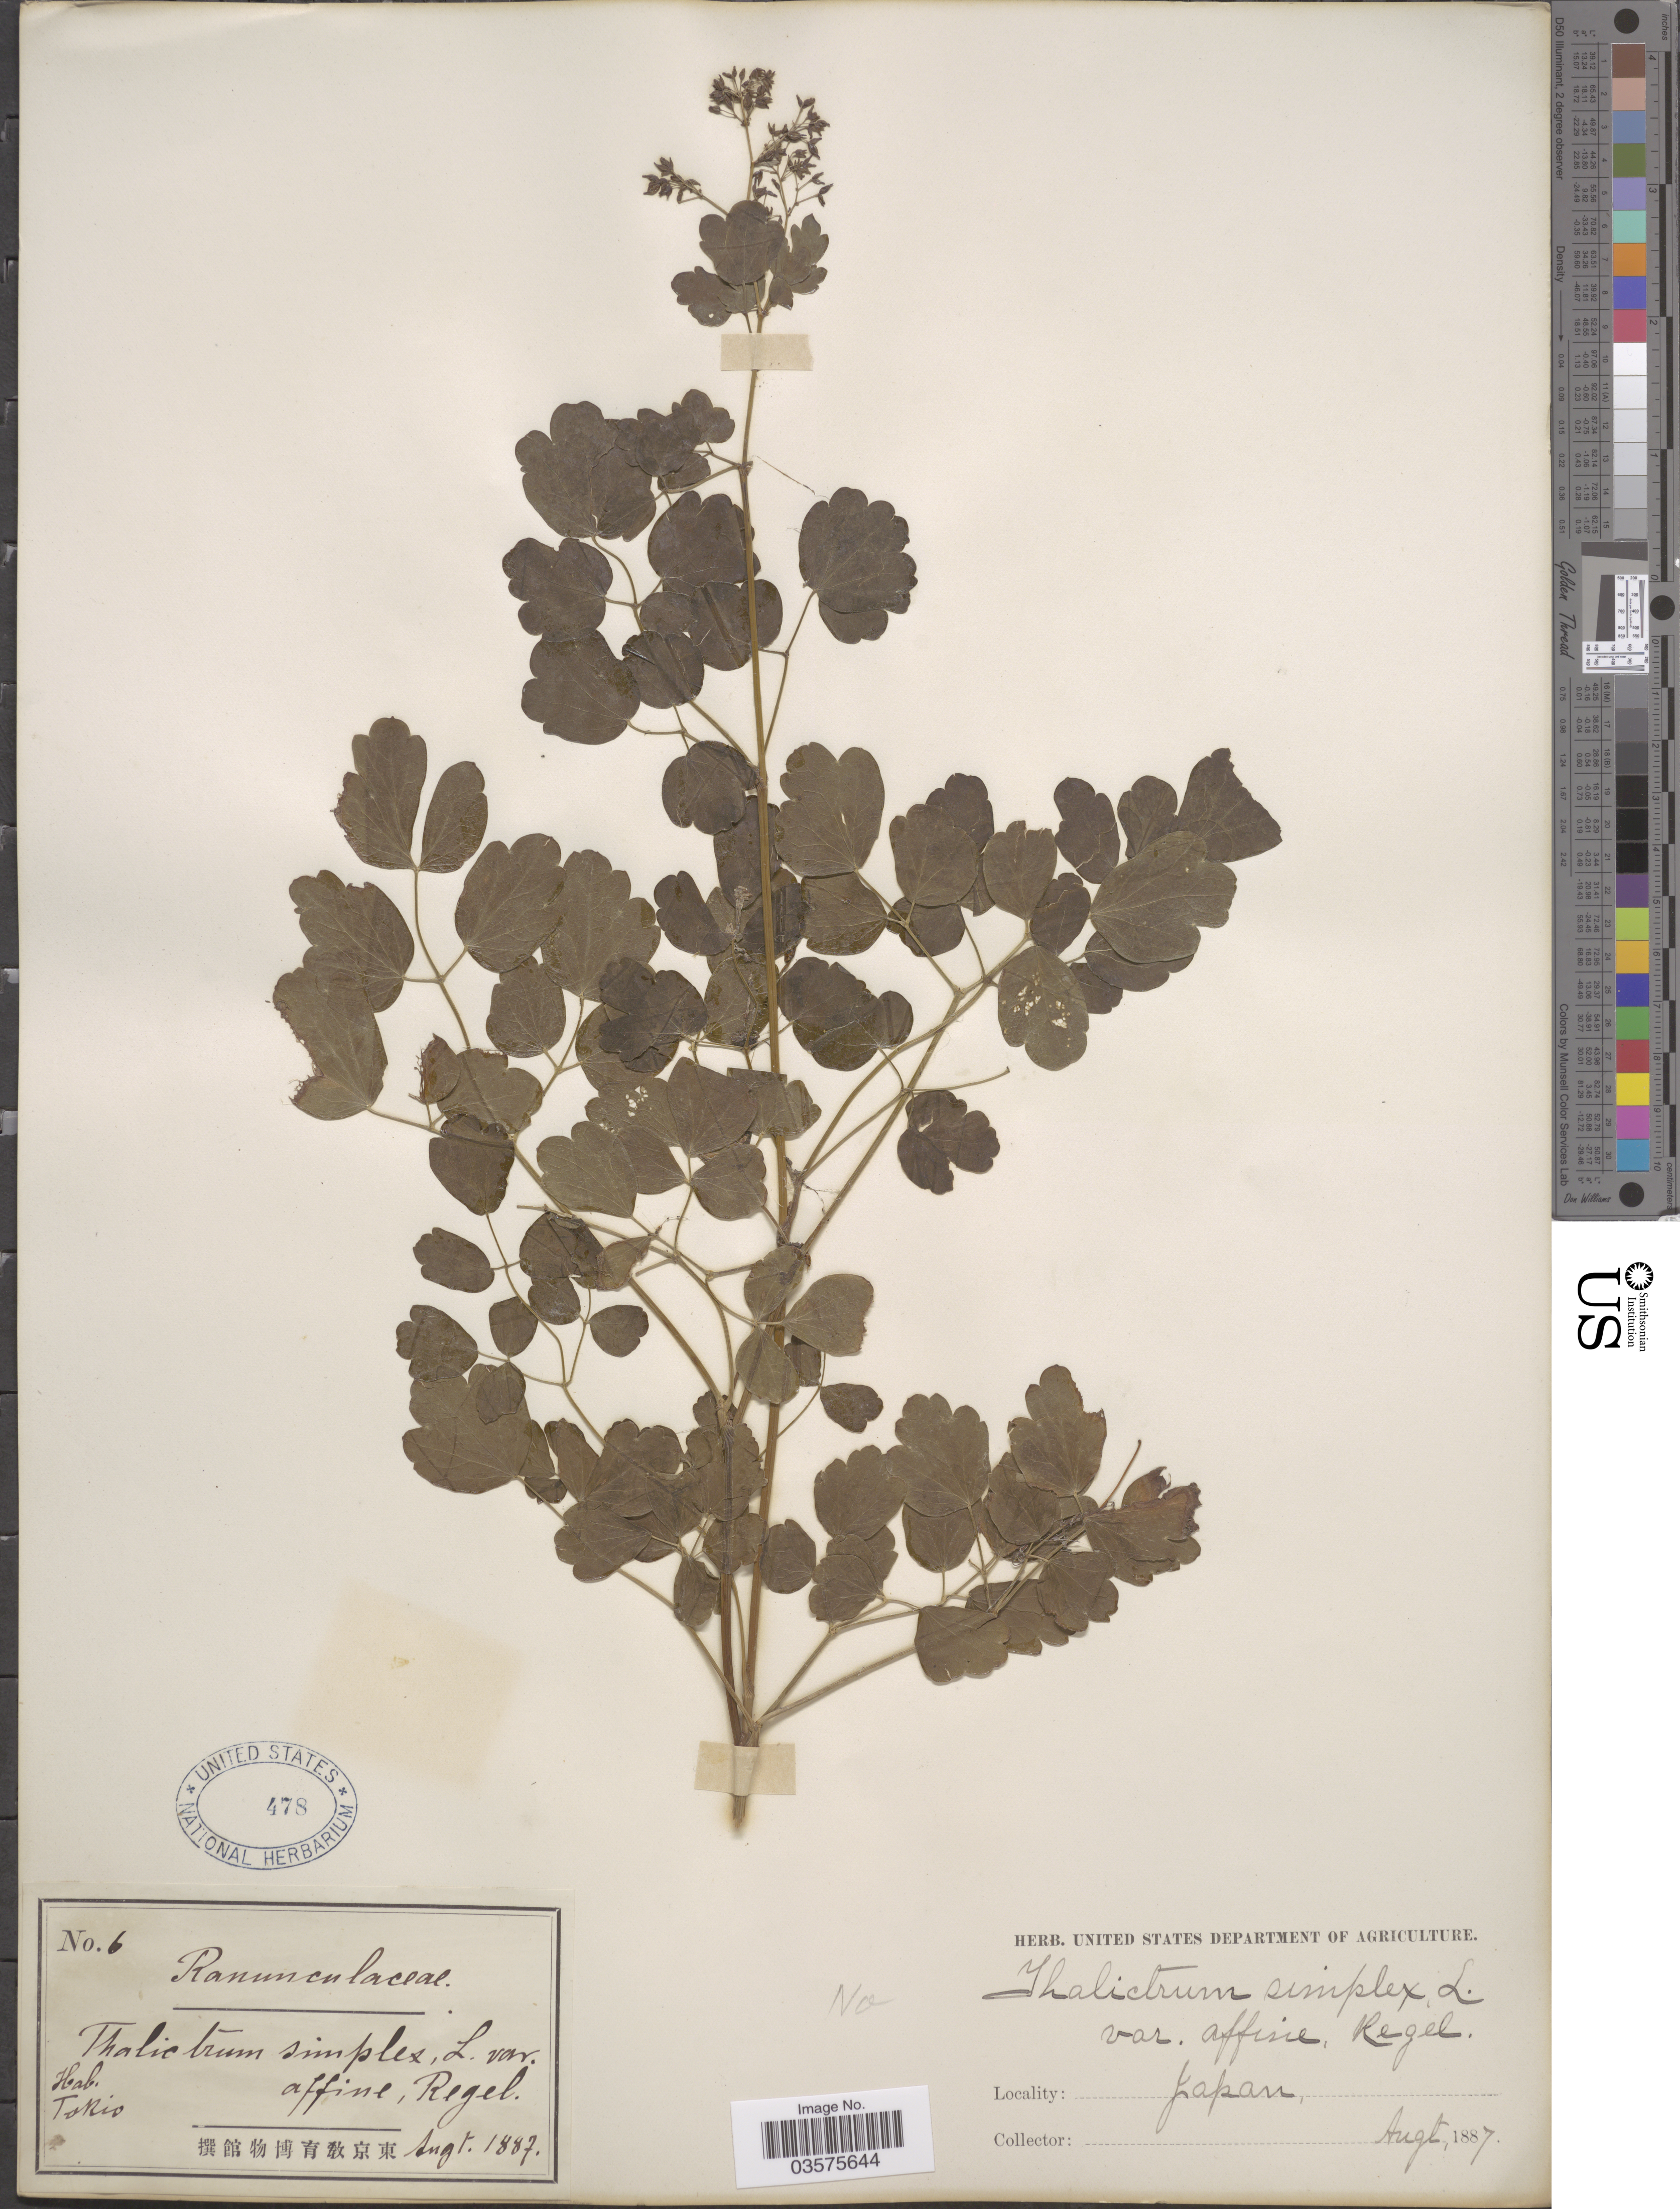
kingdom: Plantae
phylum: Tracheophyta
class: Magnoliopsida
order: Ranunculales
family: Ranunculaceae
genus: Thalictrum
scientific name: Thalictrum sp.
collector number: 6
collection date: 1887-08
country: Japan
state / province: Tokyo, Federal City of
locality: Tokio.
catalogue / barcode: US 478